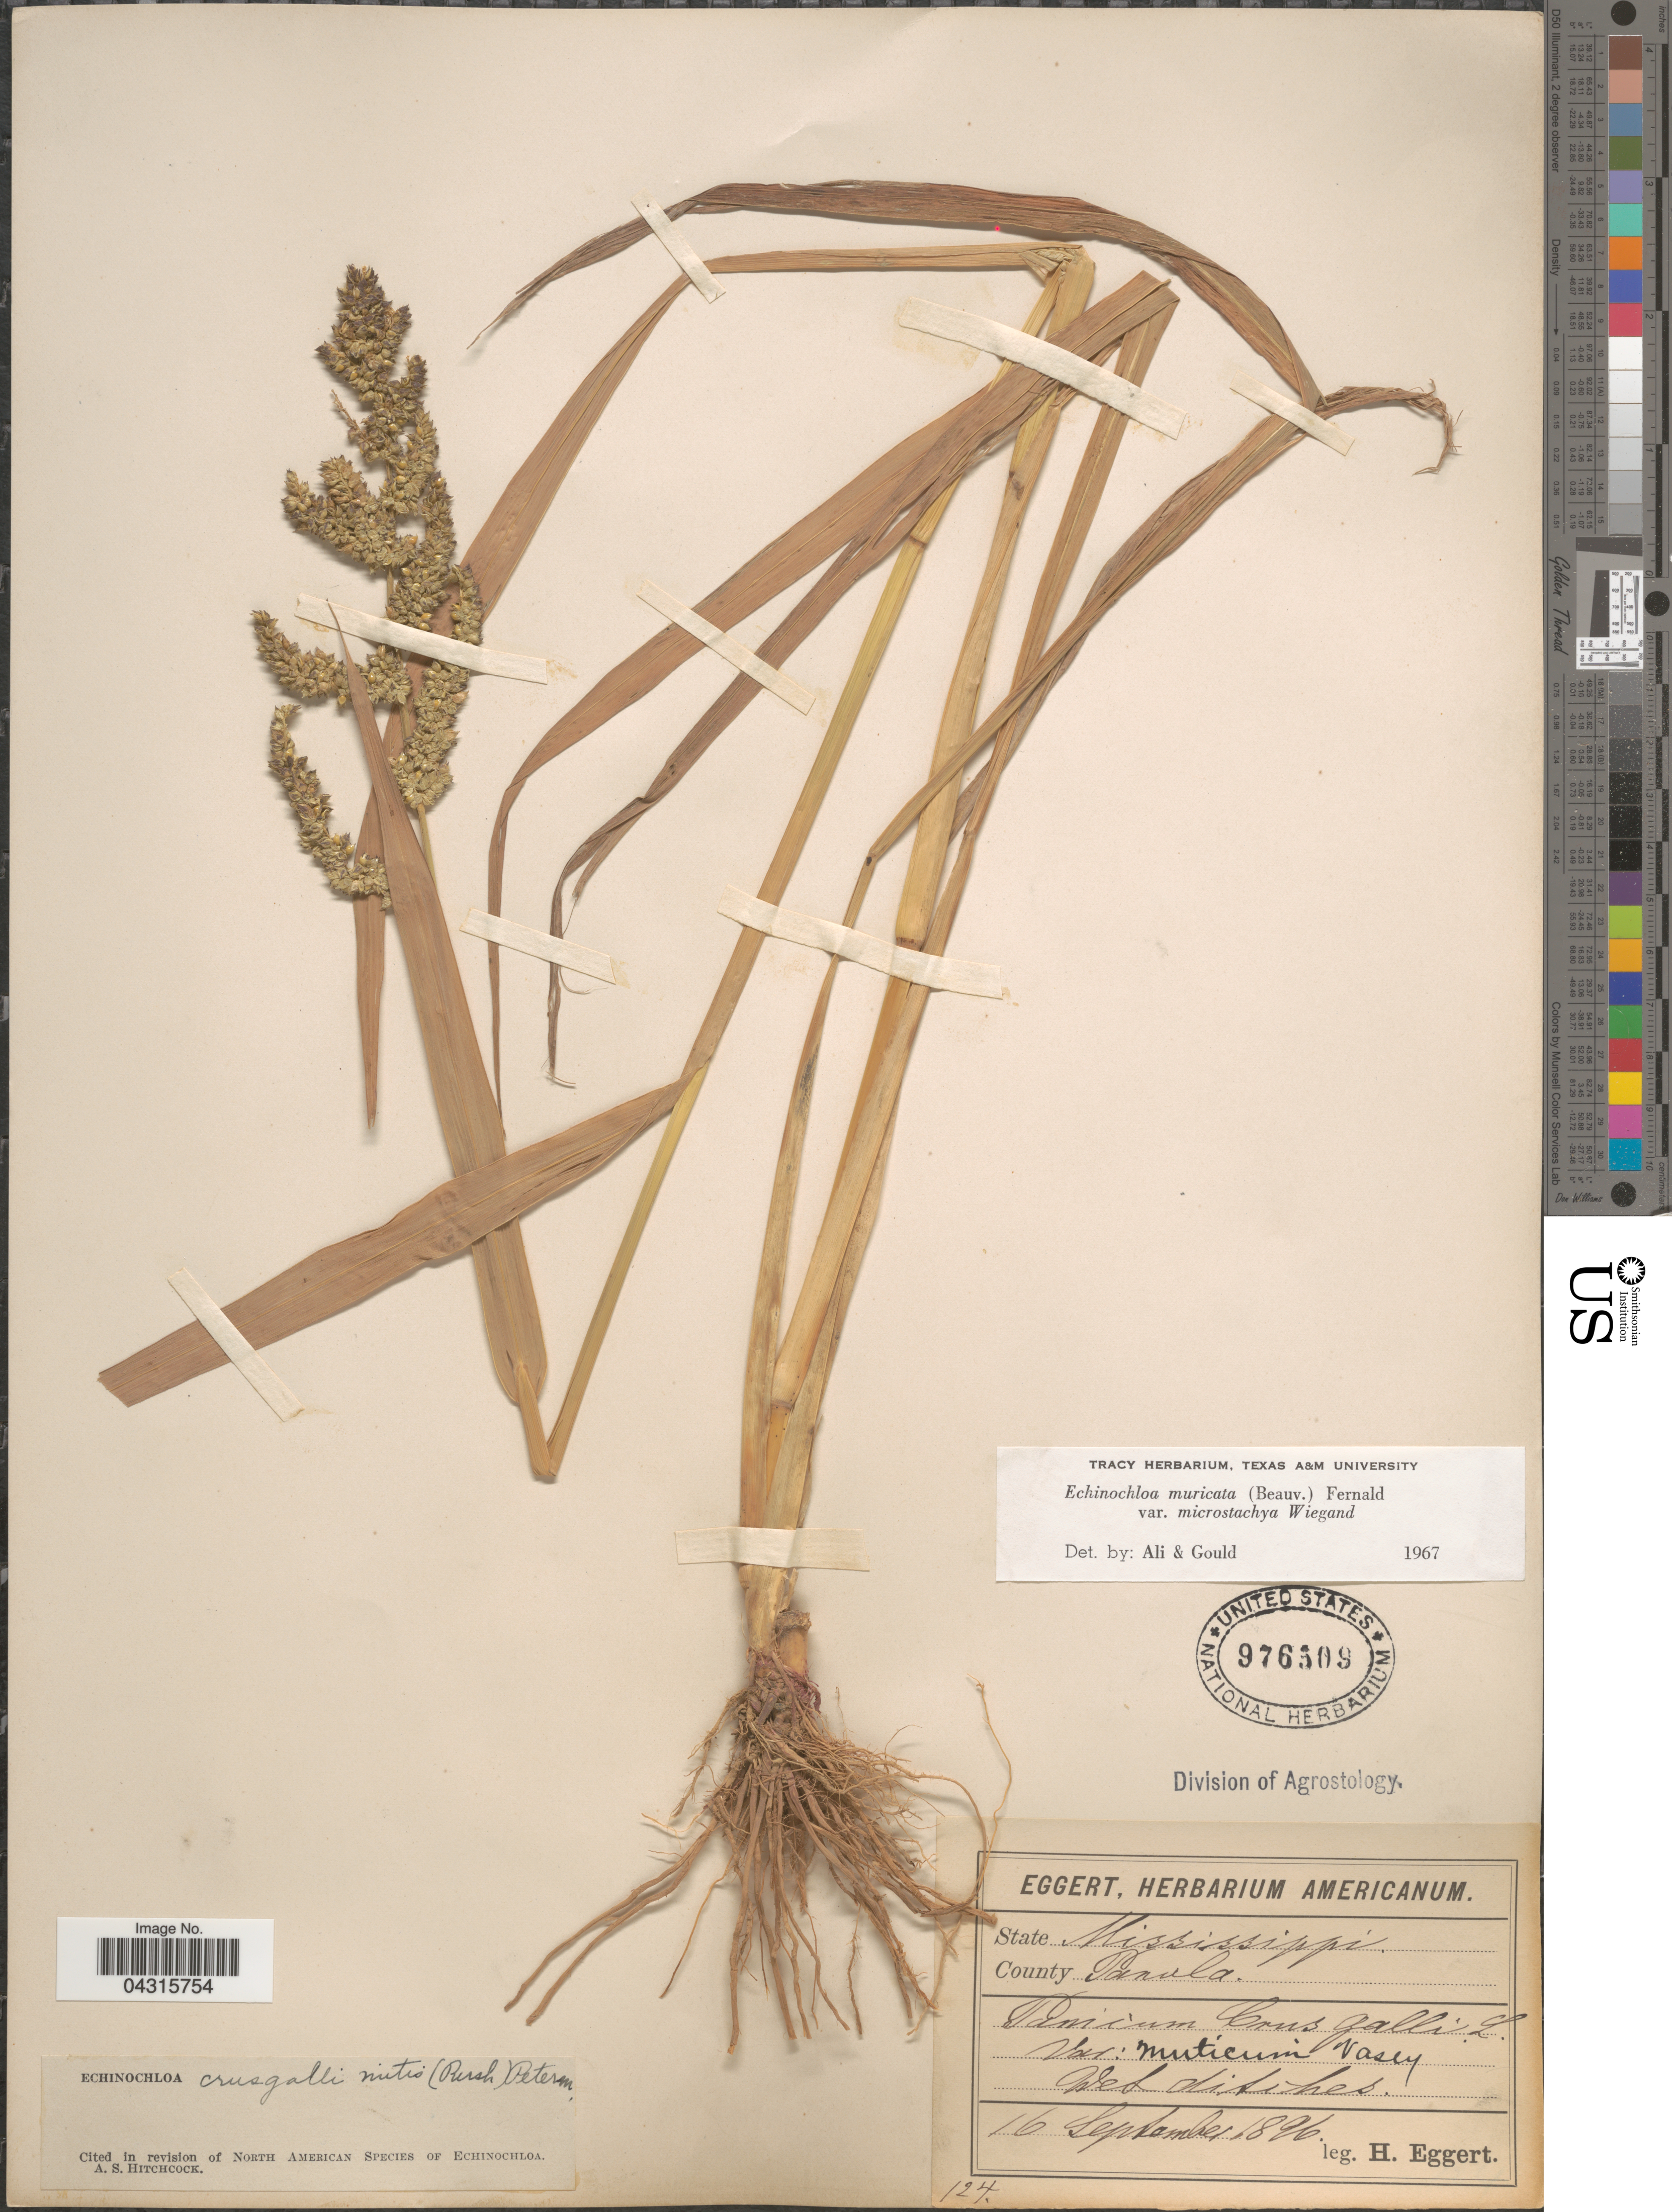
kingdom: Plantae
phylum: Tracheophyta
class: Liliopsida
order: Poales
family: Poaceae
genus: Echinochloa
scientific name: Echinochloa muricata var. microstachya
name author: Wiegand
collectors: H. Eggert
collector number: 124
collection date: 1896-09-16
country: United States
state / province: Mississippi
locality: County Panula.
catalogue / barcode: US 976509